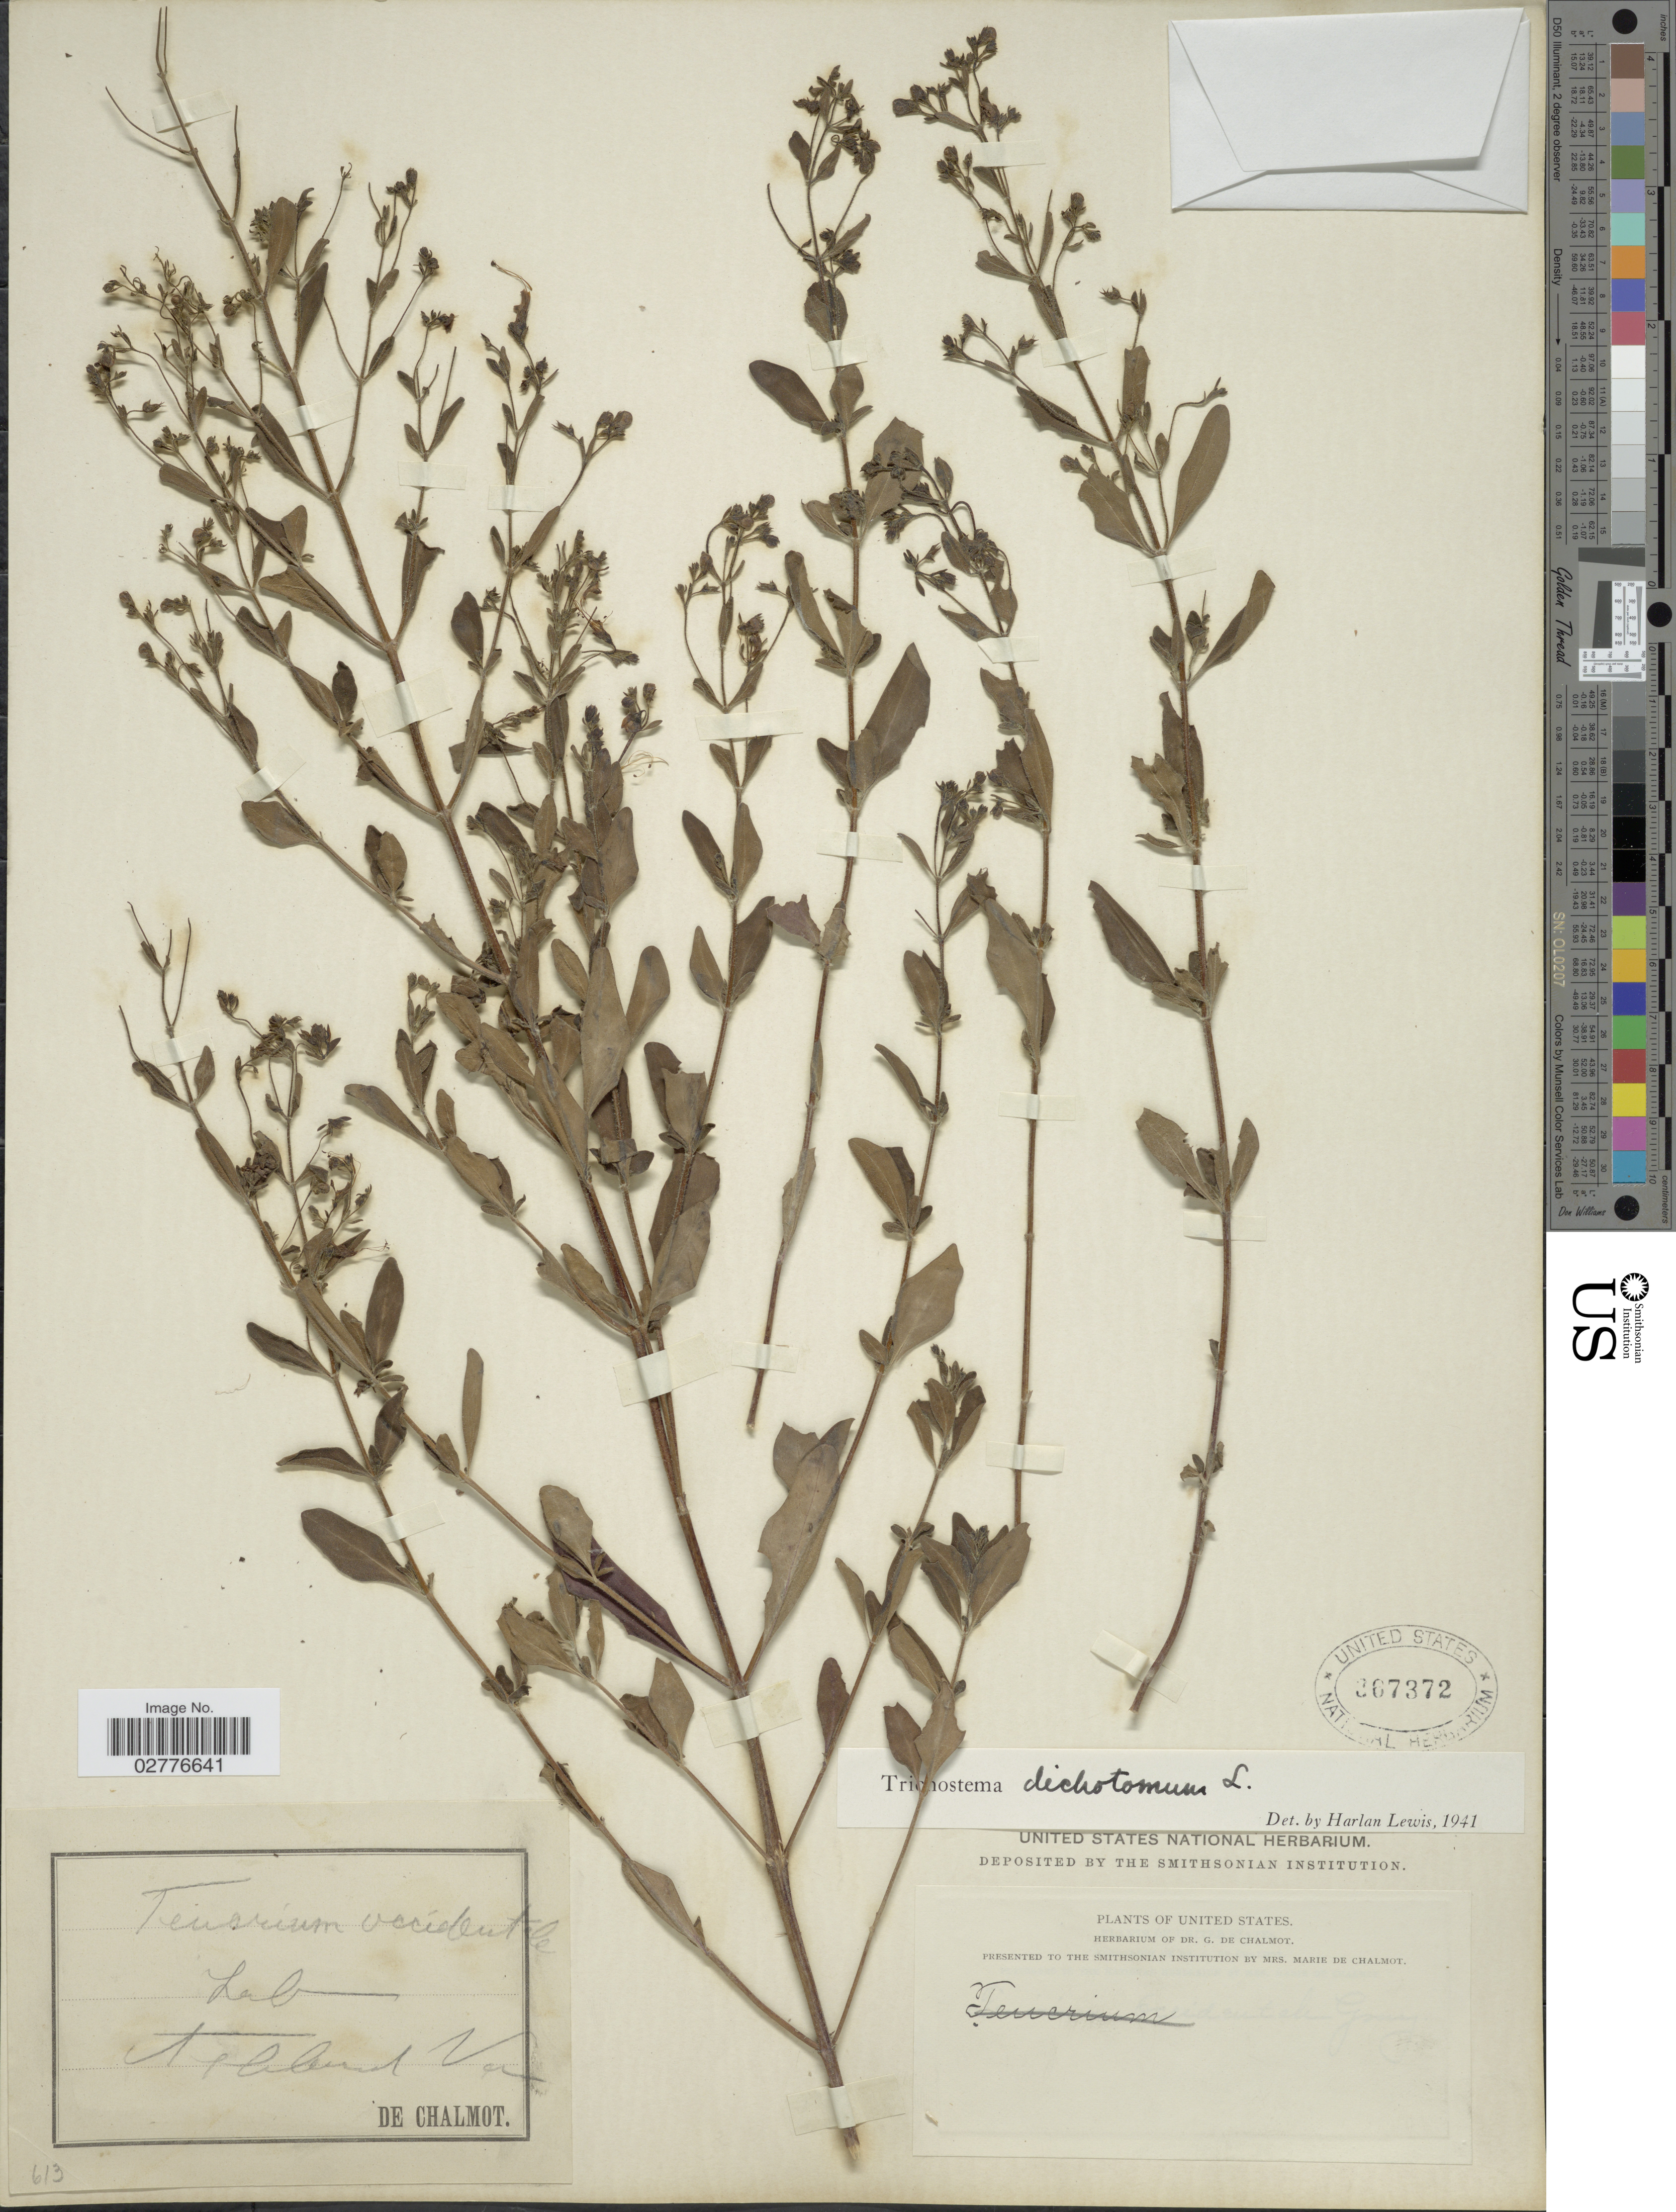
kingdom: Plantae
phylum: Tracheophyta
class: Magnoliopsida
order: Lamiales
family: Lamiaceae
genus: Trichostema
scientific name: Trichostema dichotomum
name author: L.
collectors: G. de Chalmot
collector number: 613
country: United States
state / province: Virginia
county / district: Hanover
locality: Ashland.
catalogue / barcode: US 367372